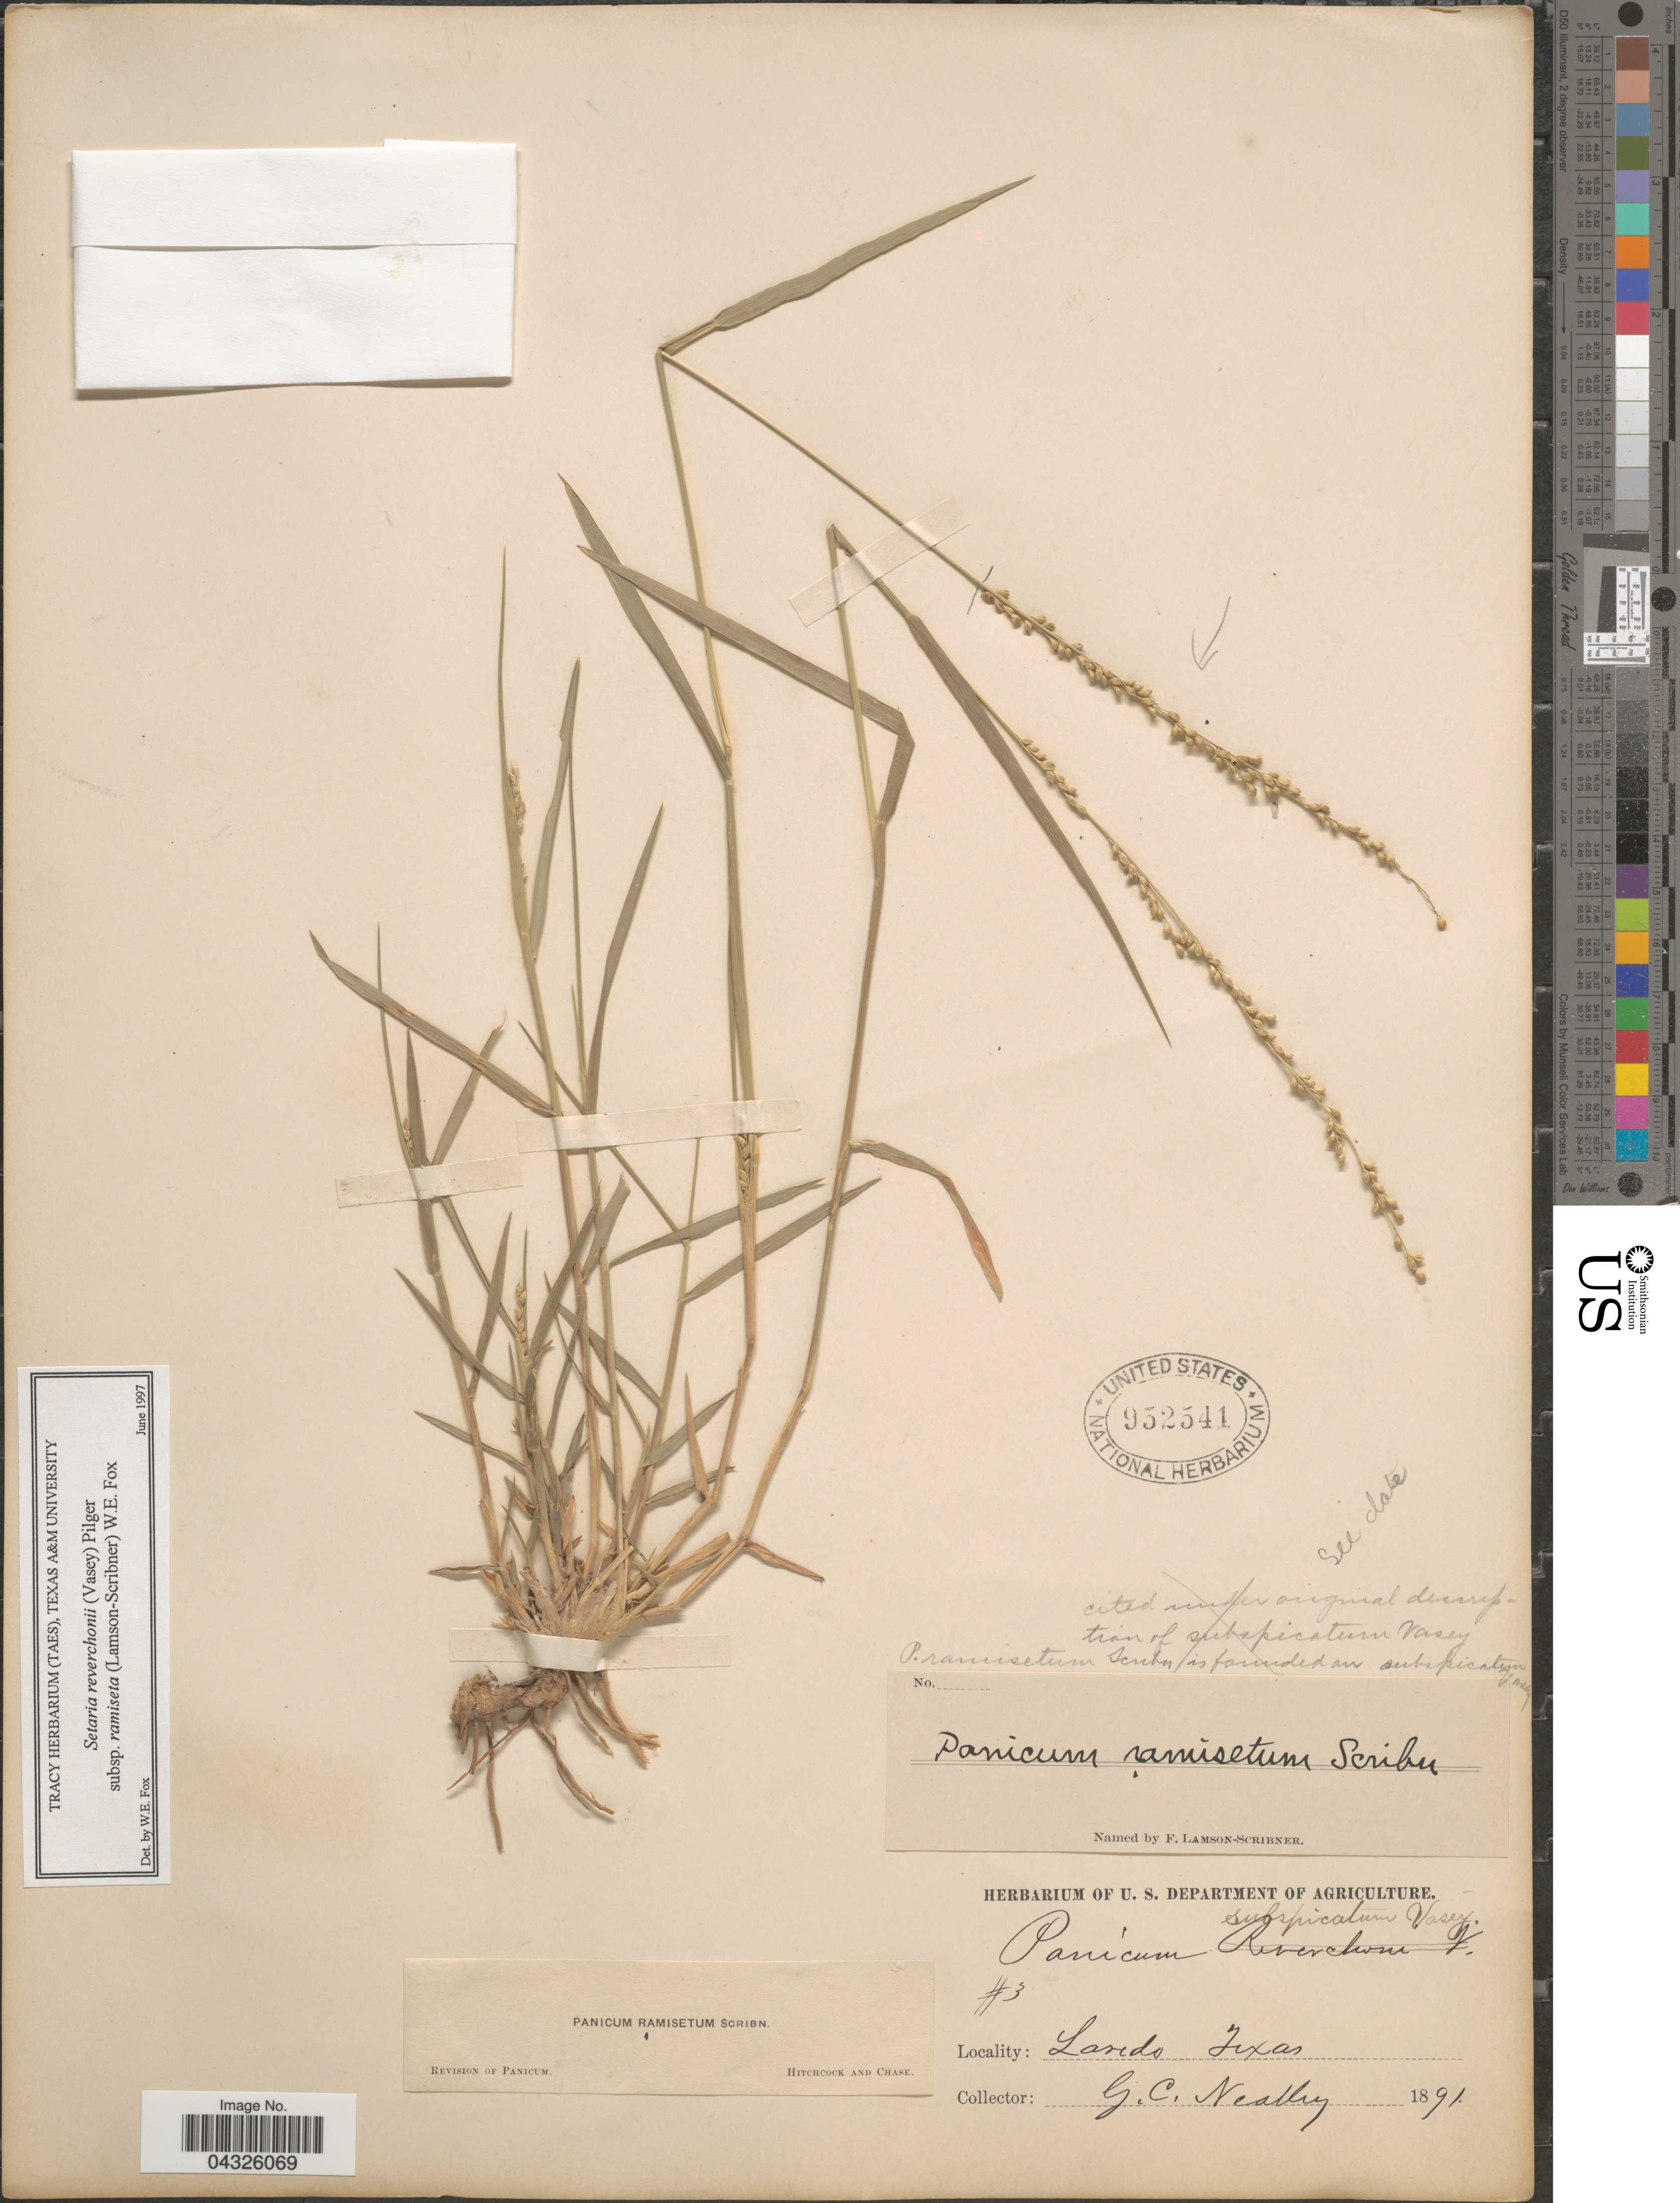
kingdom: Plantae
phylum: Tracheophyta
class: Liliopsida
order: Poales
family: Poaceae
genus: Setaria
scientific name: Setaria reverchonii subsp. ramiseta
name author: (Scribn.) W.E. Fox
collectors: G. C. Nealley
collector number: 3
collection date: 1891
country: United States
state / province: Texas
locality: Laredo.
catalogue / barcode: US 952541